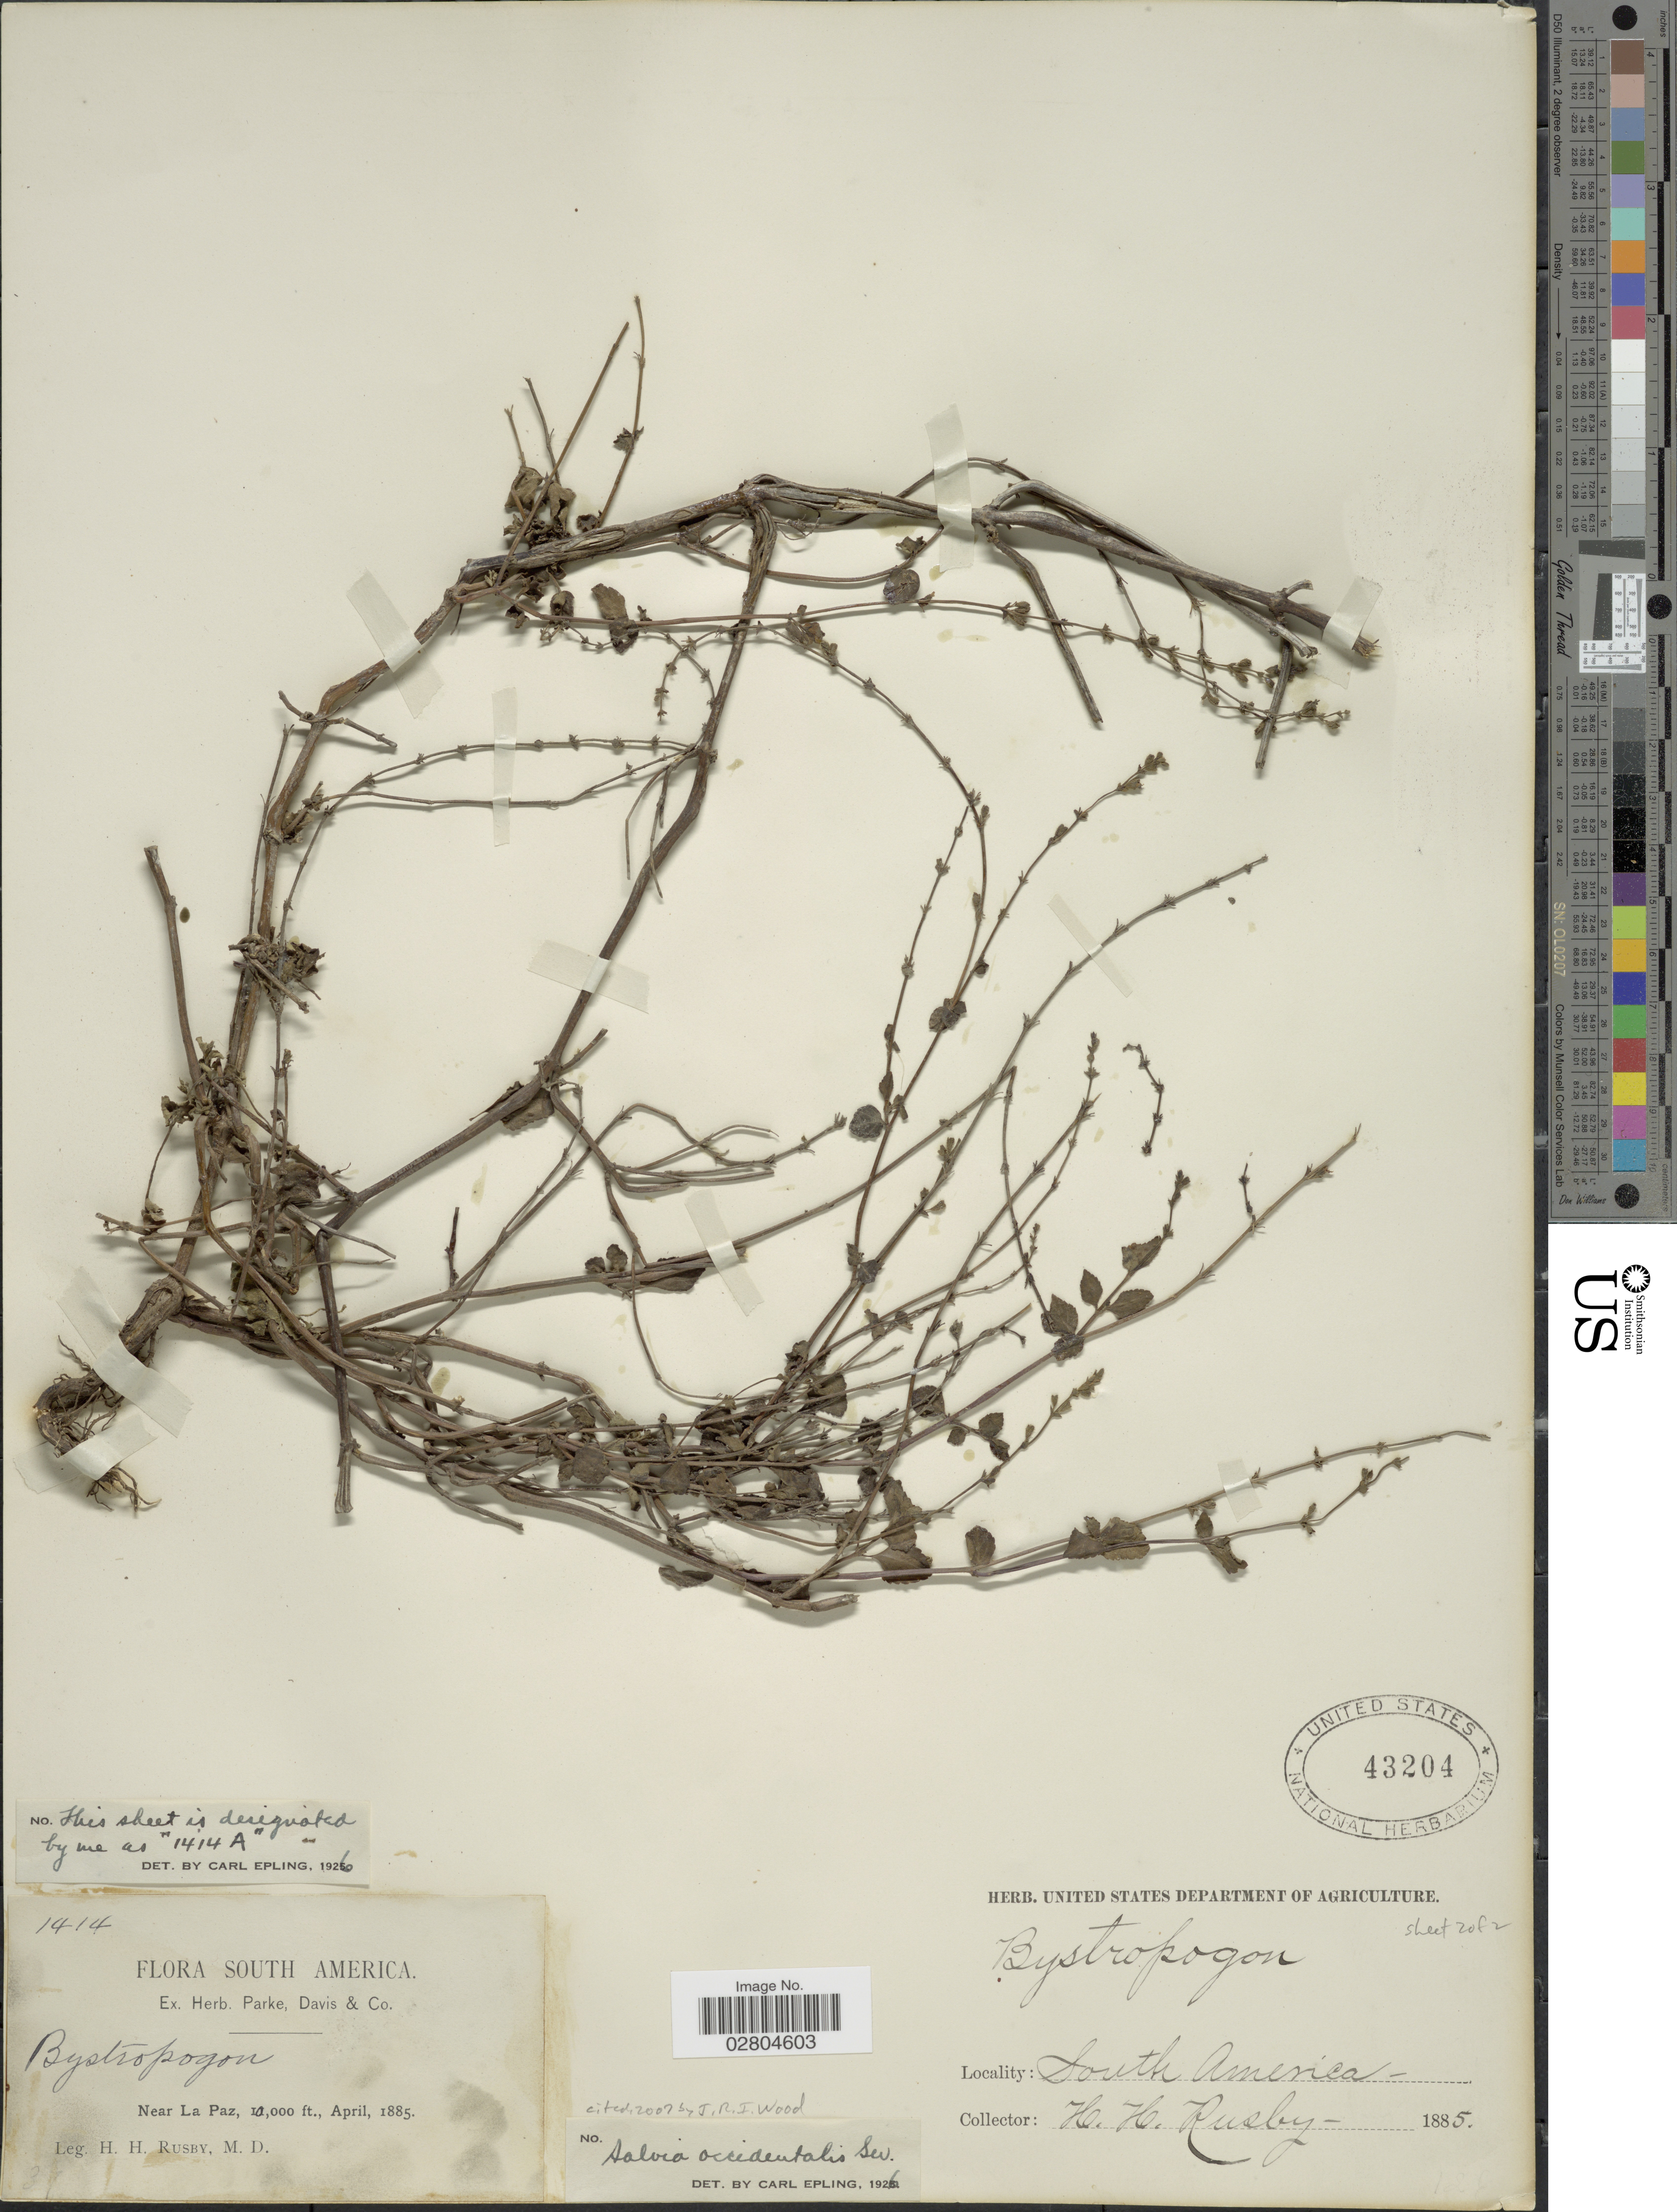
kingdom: Plantae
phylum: Tracheophyta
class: Magnoliopsida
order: Lamiales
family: Lamiaceae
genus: Salvia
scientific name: Salvia occidentalis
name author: Sw.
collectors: H. H. Rusby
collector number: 1414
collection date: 1885-04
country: Bolivia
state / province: La Paz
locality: Near La Paz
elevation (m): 3048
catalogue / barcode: US 43204